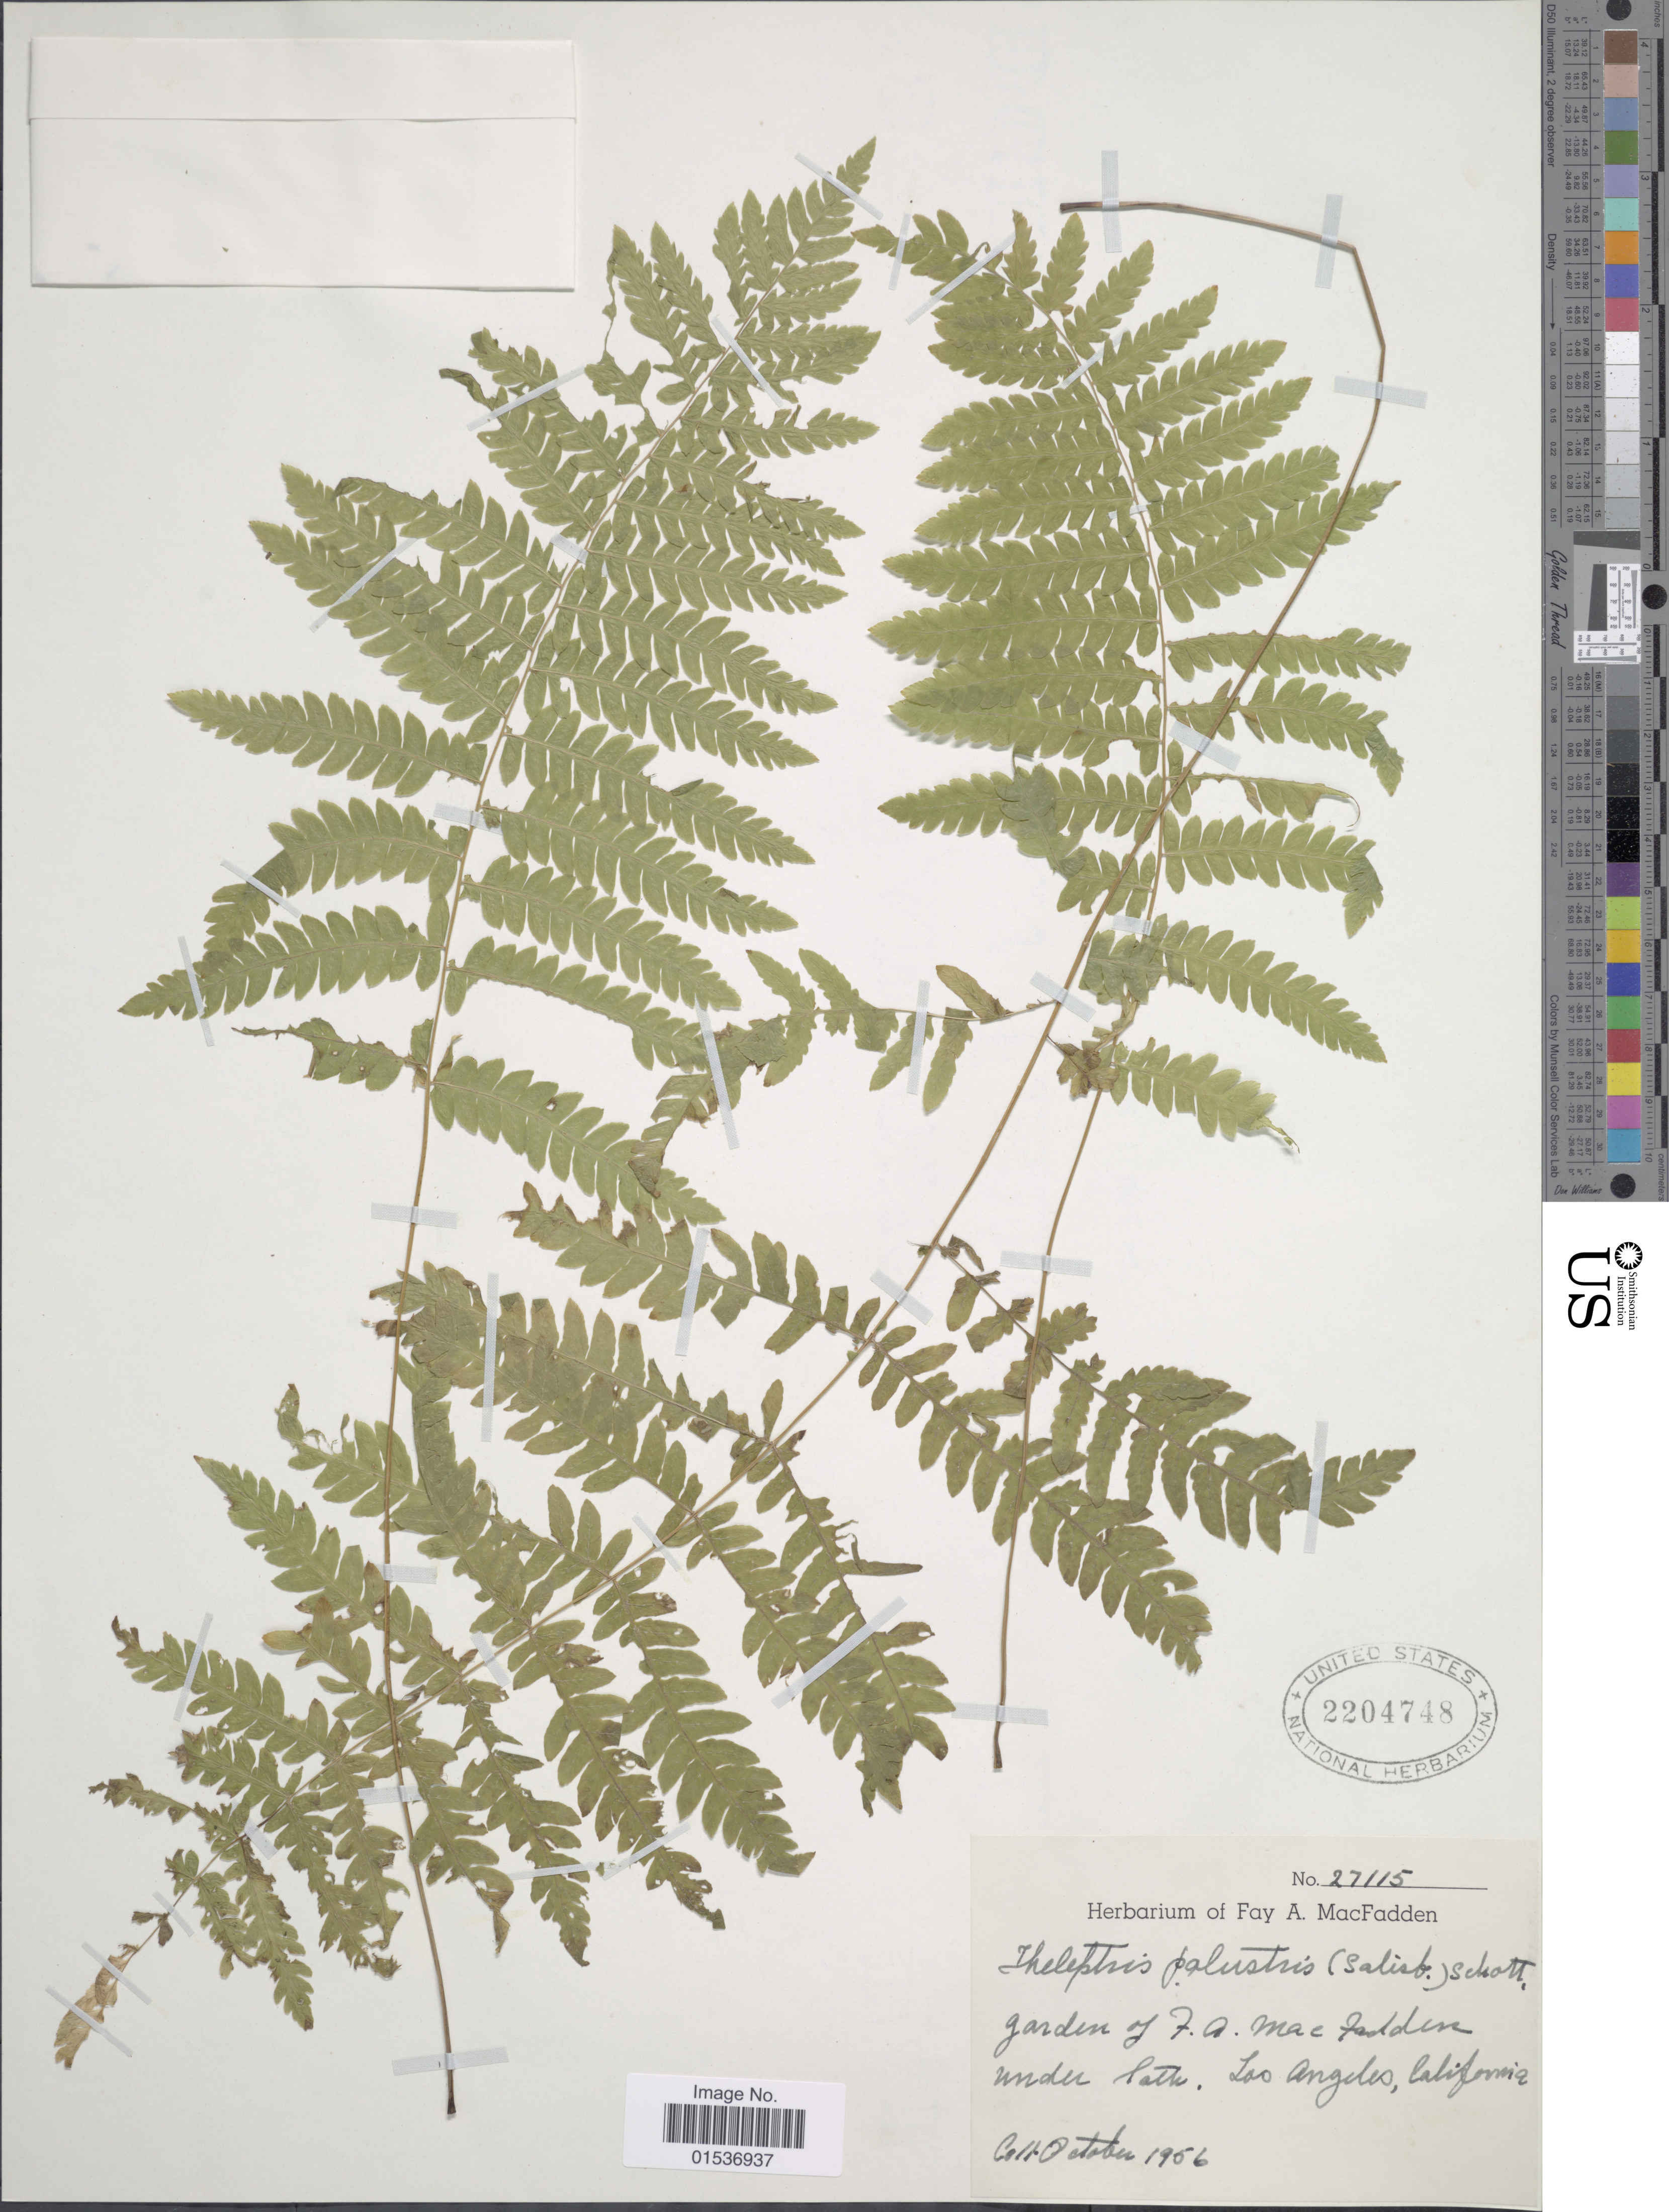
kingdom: Plantae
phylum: Tracheophyta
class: Polypodiopsida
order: Polypodiales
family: Thelypteridaceae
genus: Thelypteris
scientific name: Thelypteris palustris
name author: (Salisb.) Schott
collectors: ex herb. Fay A. MacFadden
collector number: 27115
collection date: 1956-10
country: United States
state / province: California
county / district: Los Angeles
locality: Garden of F.A. MacFadden under path. Los Angeles, California.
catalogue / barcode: US 2204748